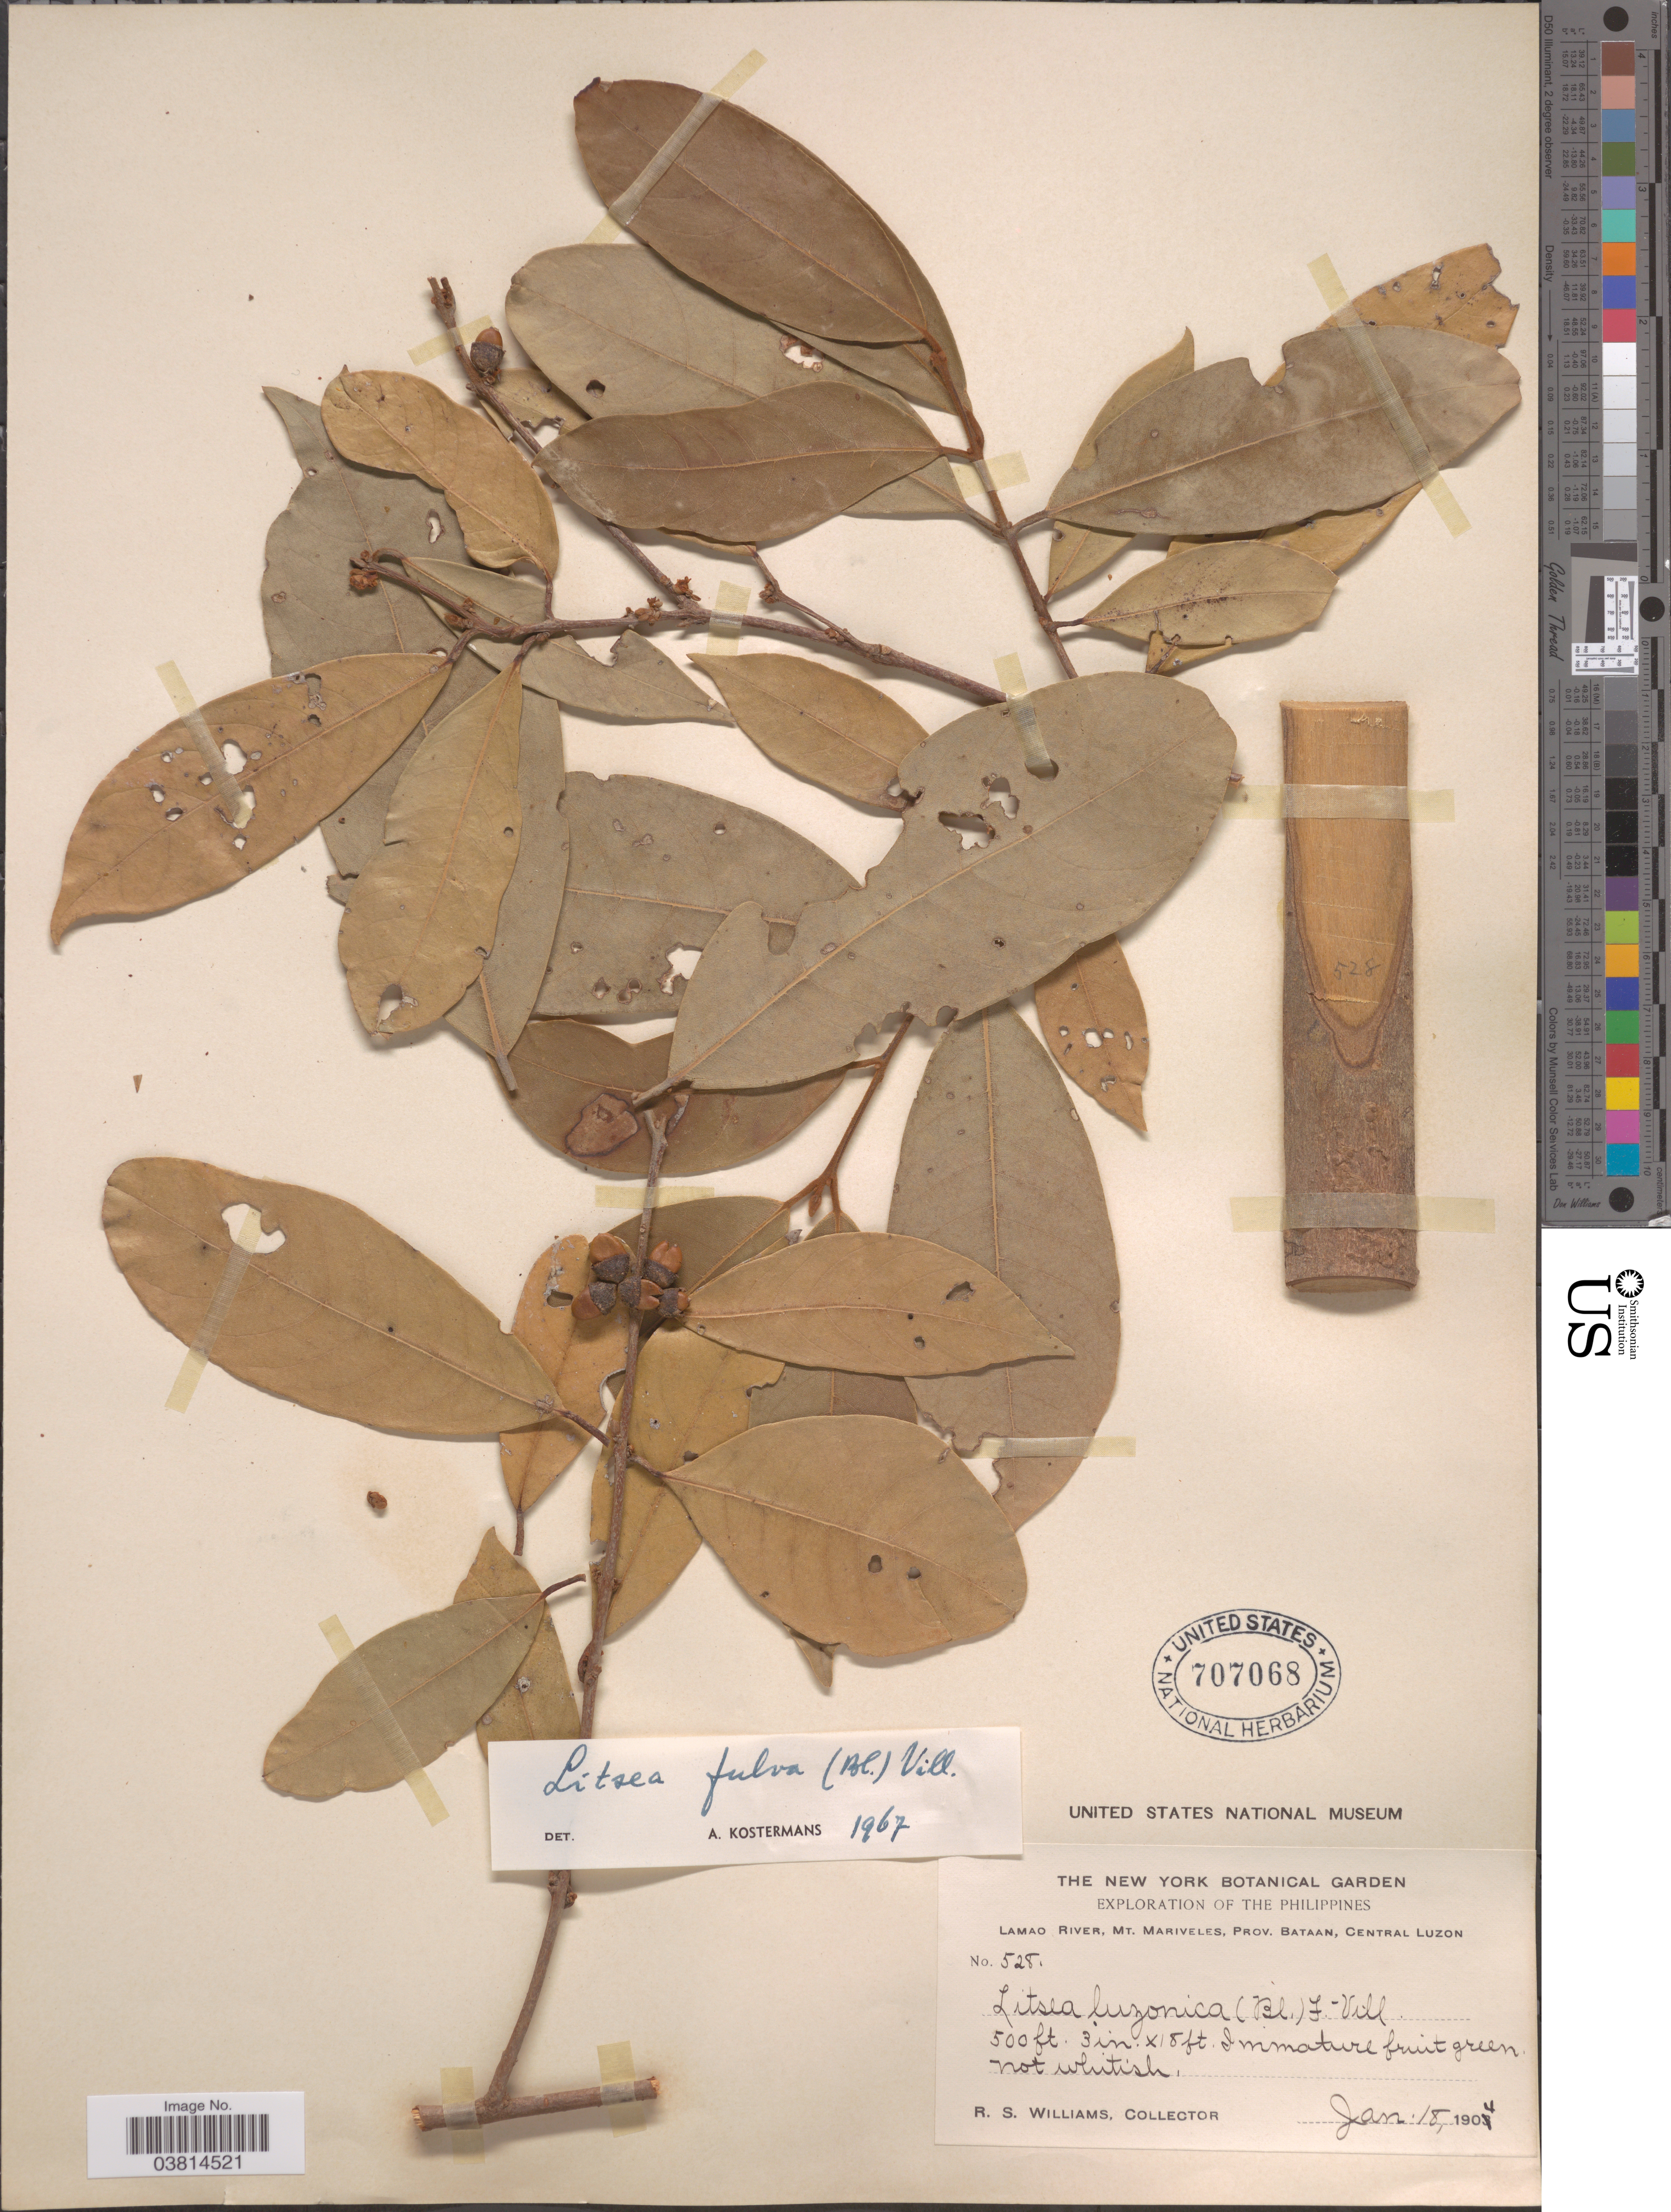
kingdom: Plantae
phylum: Tracheophyta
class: Magnoliopsida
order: Laurales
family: Lauraceae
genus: Litsea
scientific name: Litsea fulva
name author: (Blume) Fern.-Vill.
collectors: R. S. Williams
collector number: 528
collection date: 1904-01-18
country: Philippines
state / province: Central Luzon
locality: Lamao River, Mt. Mariveles, Prov. Bataan.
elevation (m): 152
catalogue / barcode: US 707068